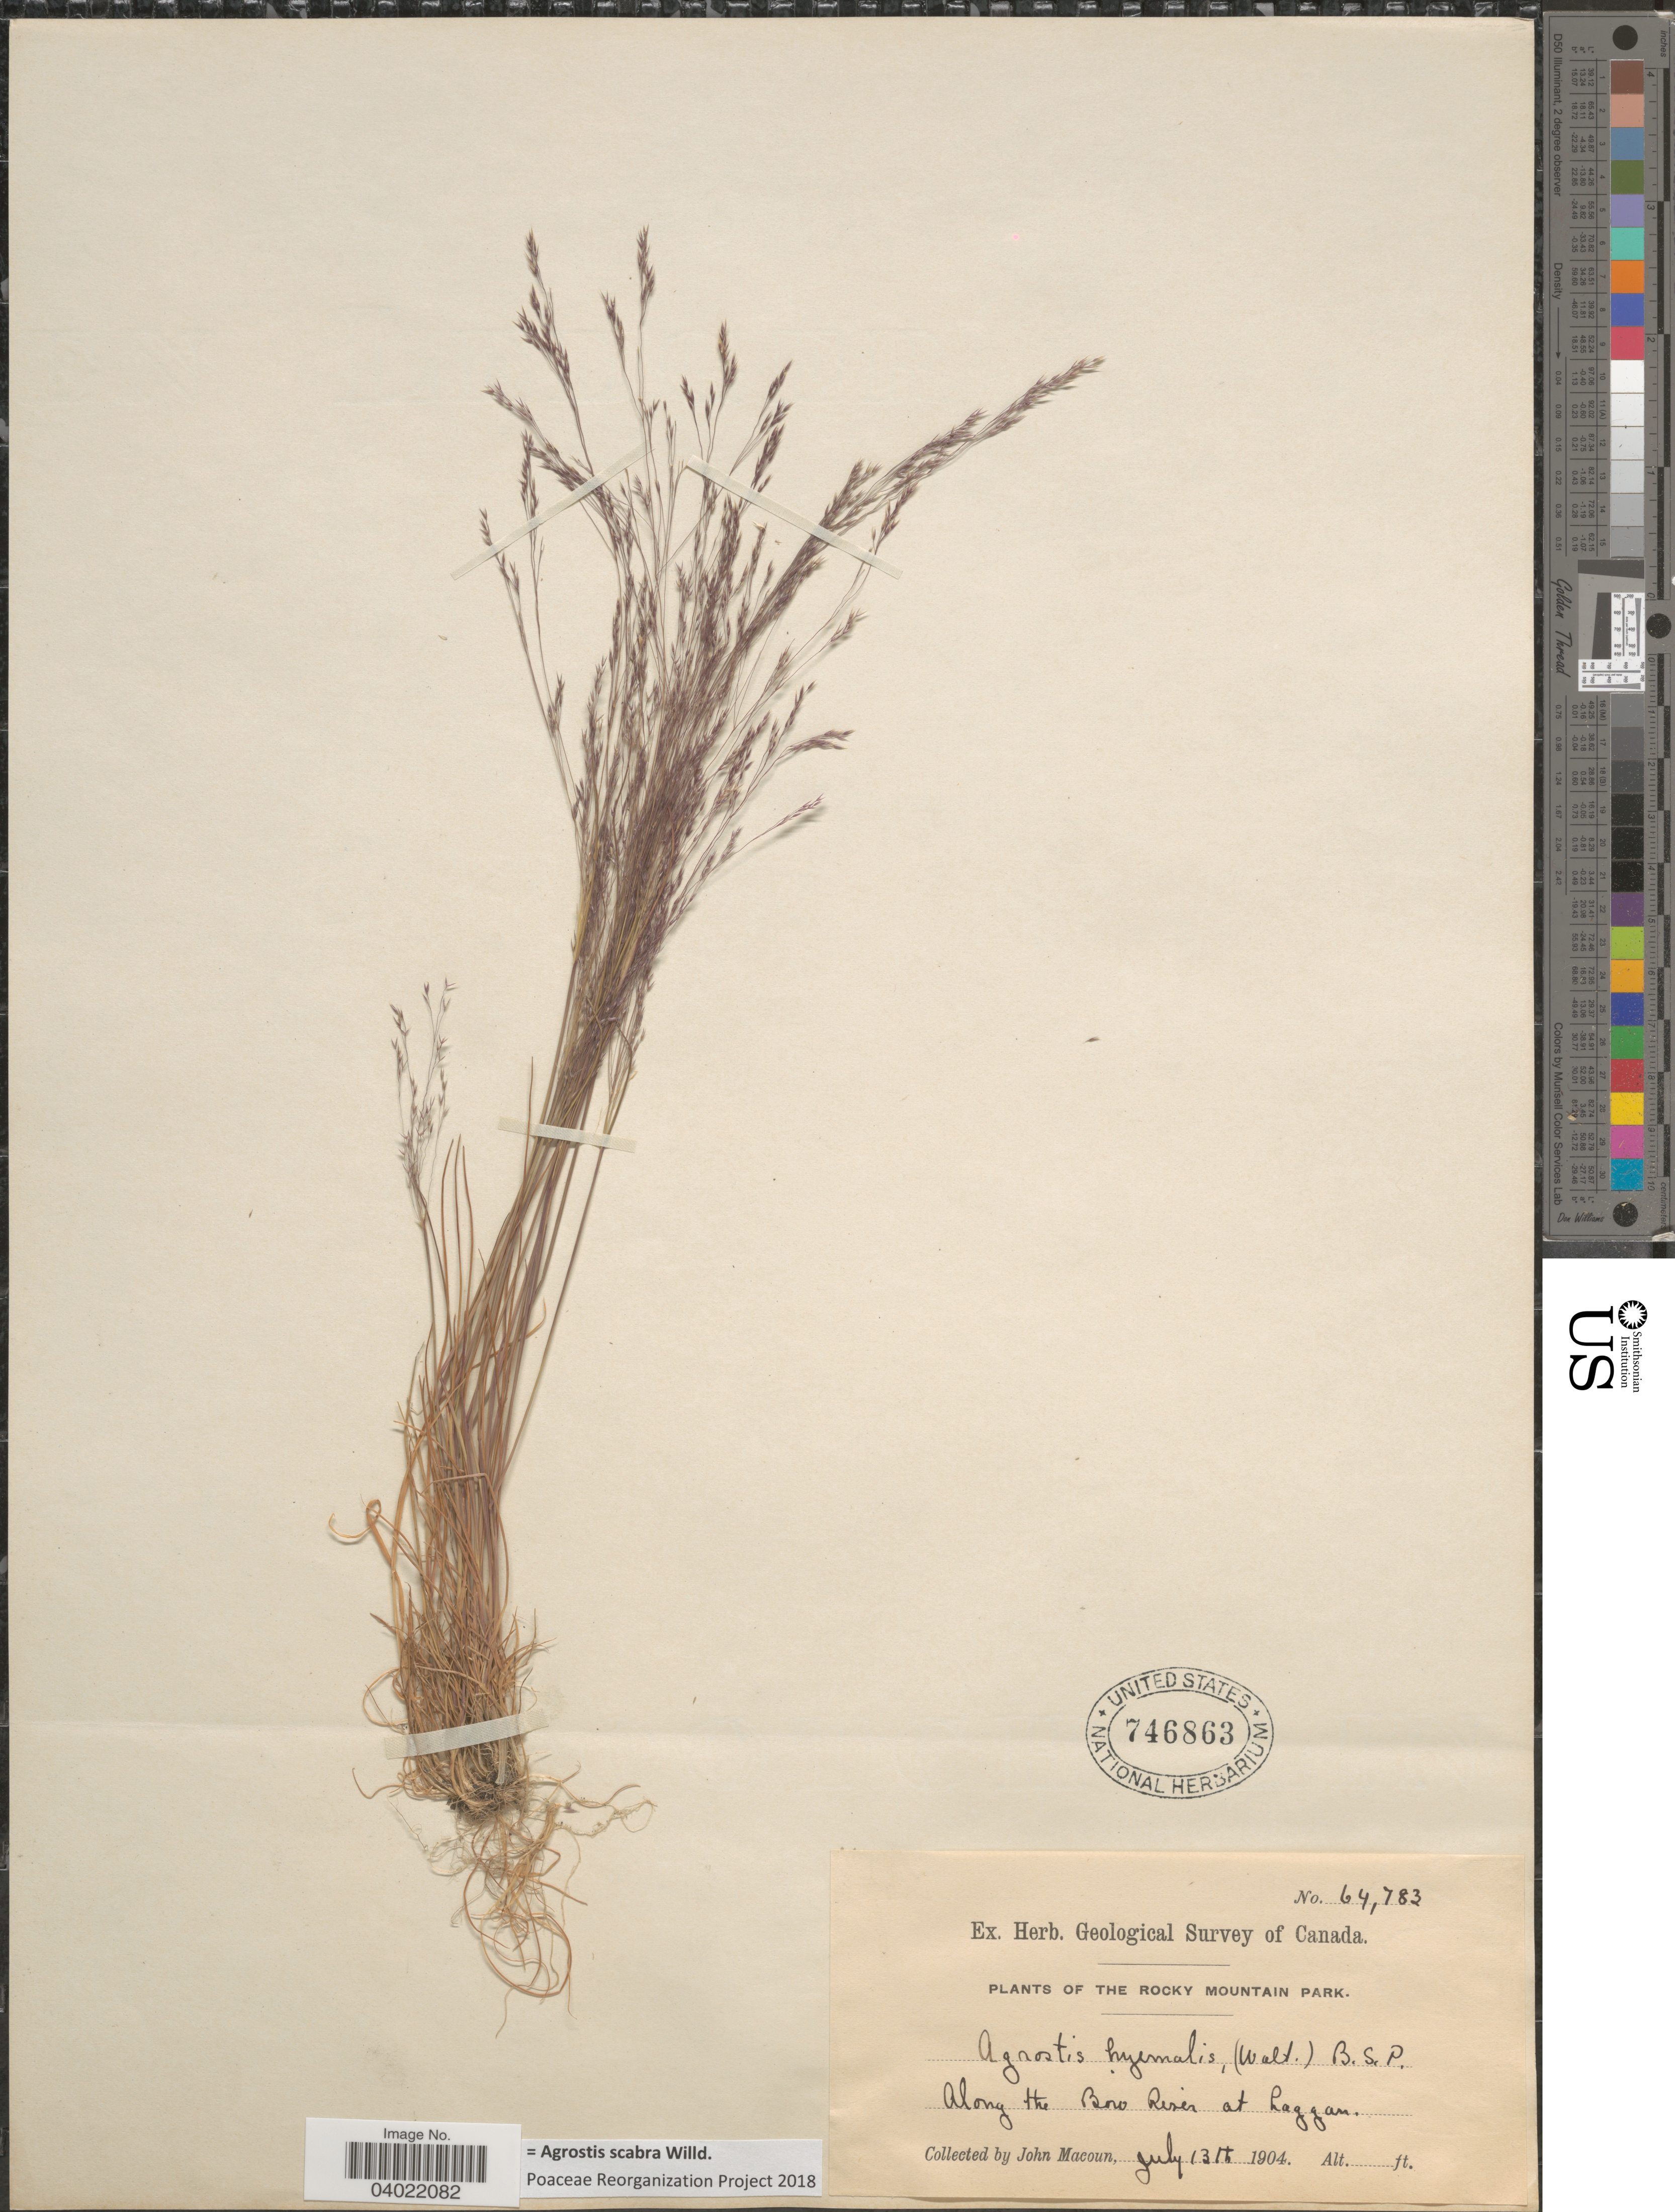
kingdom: Plantae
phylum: Tracheophyta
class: Liliopsida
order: Poales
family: Poaceae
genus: Agrostis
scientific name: Agrostis scabra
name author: Willd.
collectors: J. Macoun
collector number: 64783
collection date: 1904-07-13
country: Canada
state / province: Alberta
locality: Rocky Mountain Park. Along the Boro River at Laggan.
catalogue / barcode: US 746863